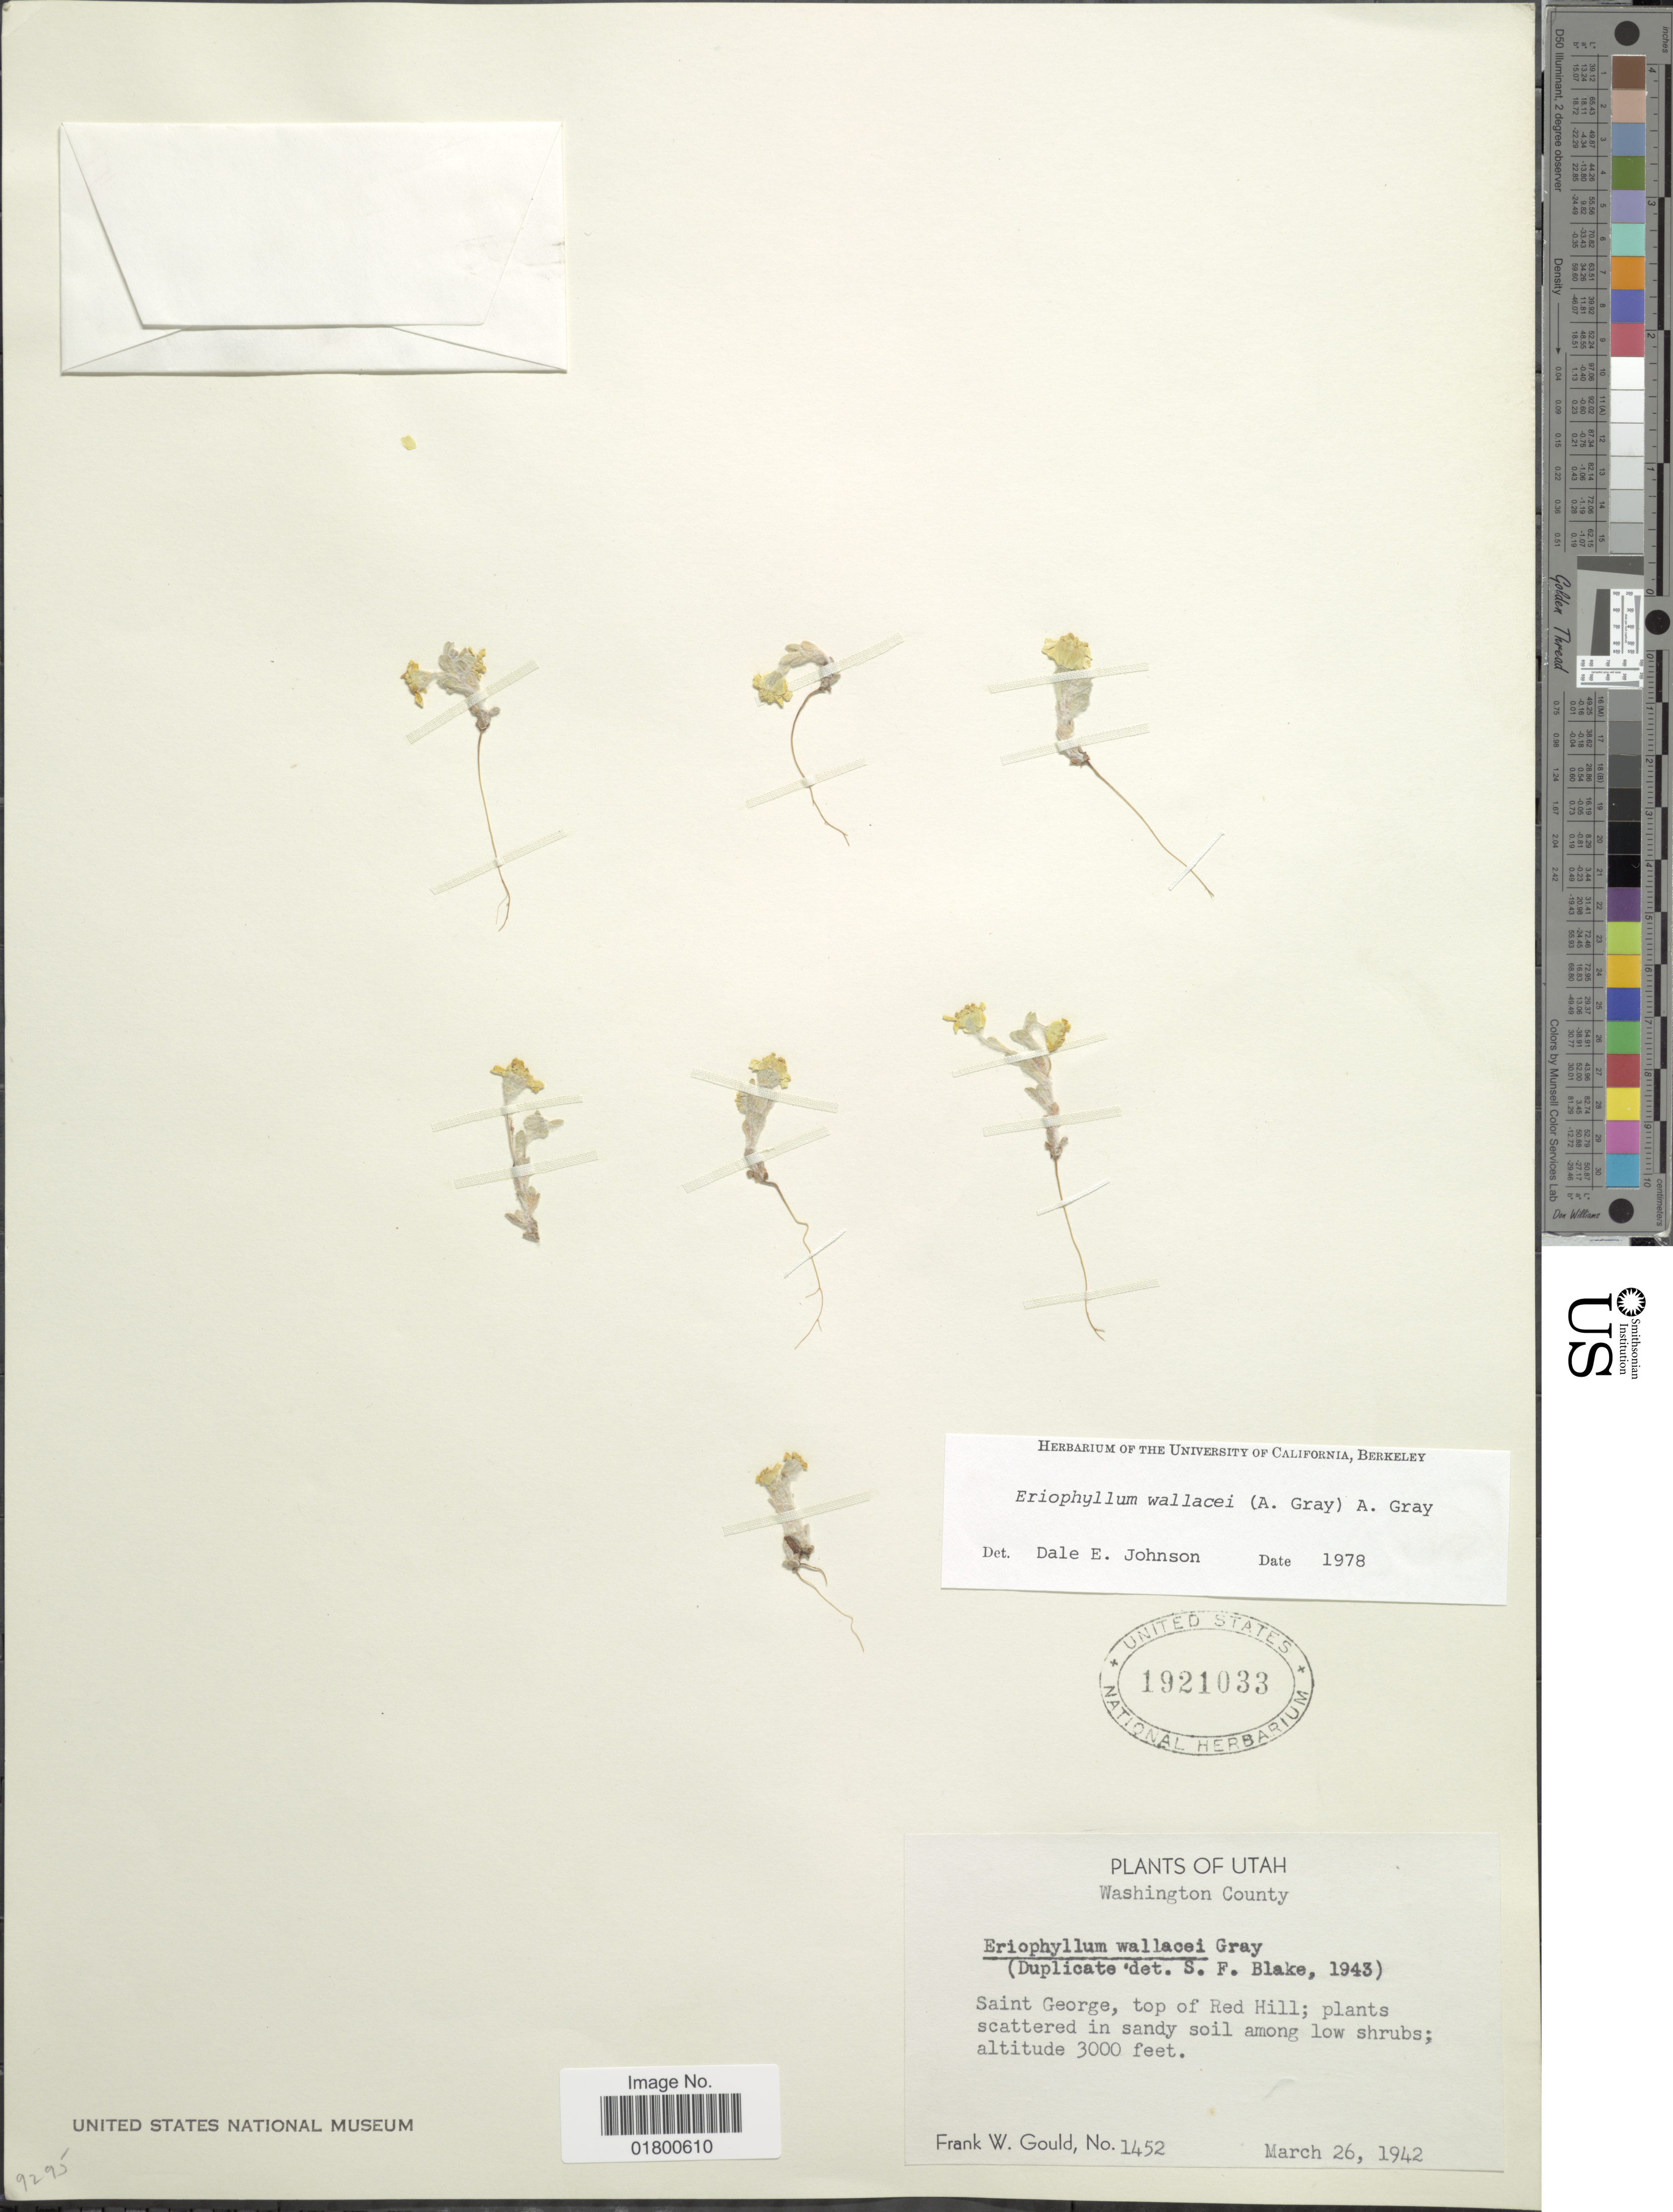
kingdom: Plantae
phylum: Tracheophyta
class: Magnoliopsida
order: Asterales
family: Asteraceae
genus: Eriophyllum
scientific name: Eriophyllum wallacei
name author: (A. Gray) A. Gray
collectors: F. W. Gould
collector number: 1452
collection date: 1942-03-06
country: United States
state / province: Utah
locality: Saint George, top of Red Hill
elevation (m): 914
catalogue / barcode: US 1921033